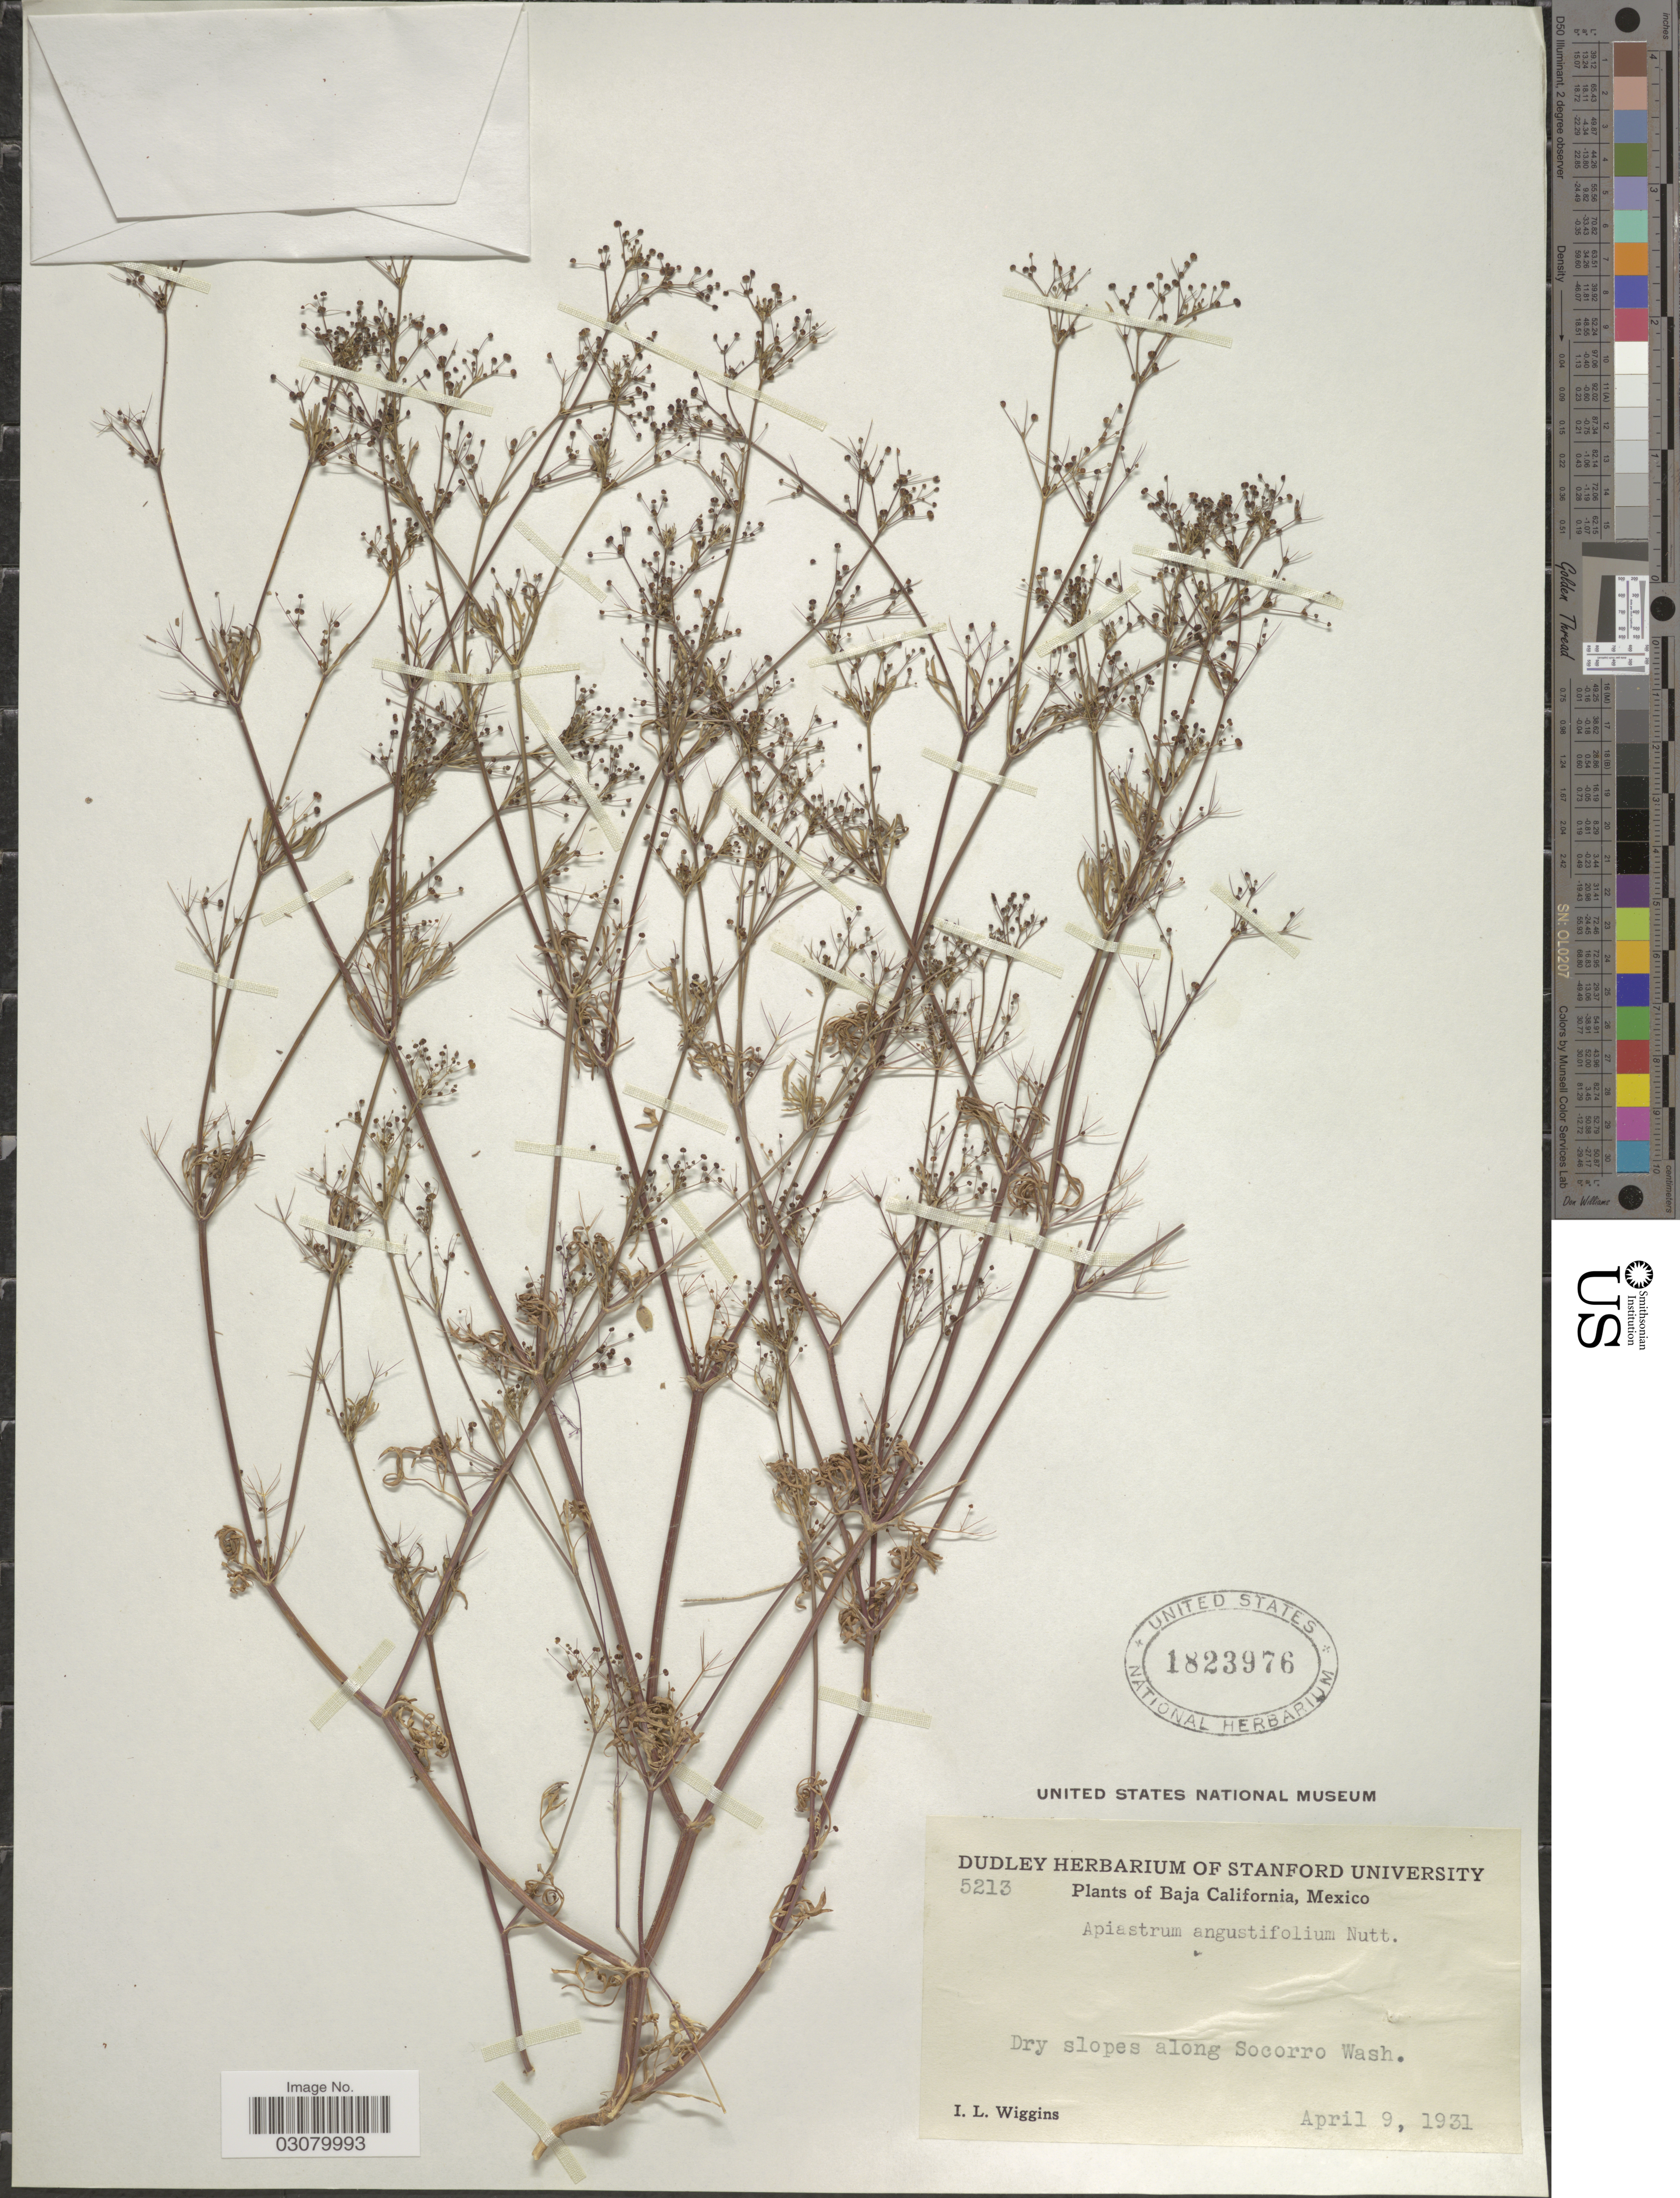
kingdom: Plantae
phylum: Tracheophyta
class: Magnoliopsida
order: Apiales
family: Apiaceae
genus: Apiastrum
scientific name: Apiastrum angustifolium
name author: Nutt.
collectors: I. L. Wiggins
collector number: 5213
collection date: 1931-04-09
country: Mexico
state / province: Baja California Norte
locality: Dry slopes along Socorro Wash.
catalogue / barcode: US 1823976